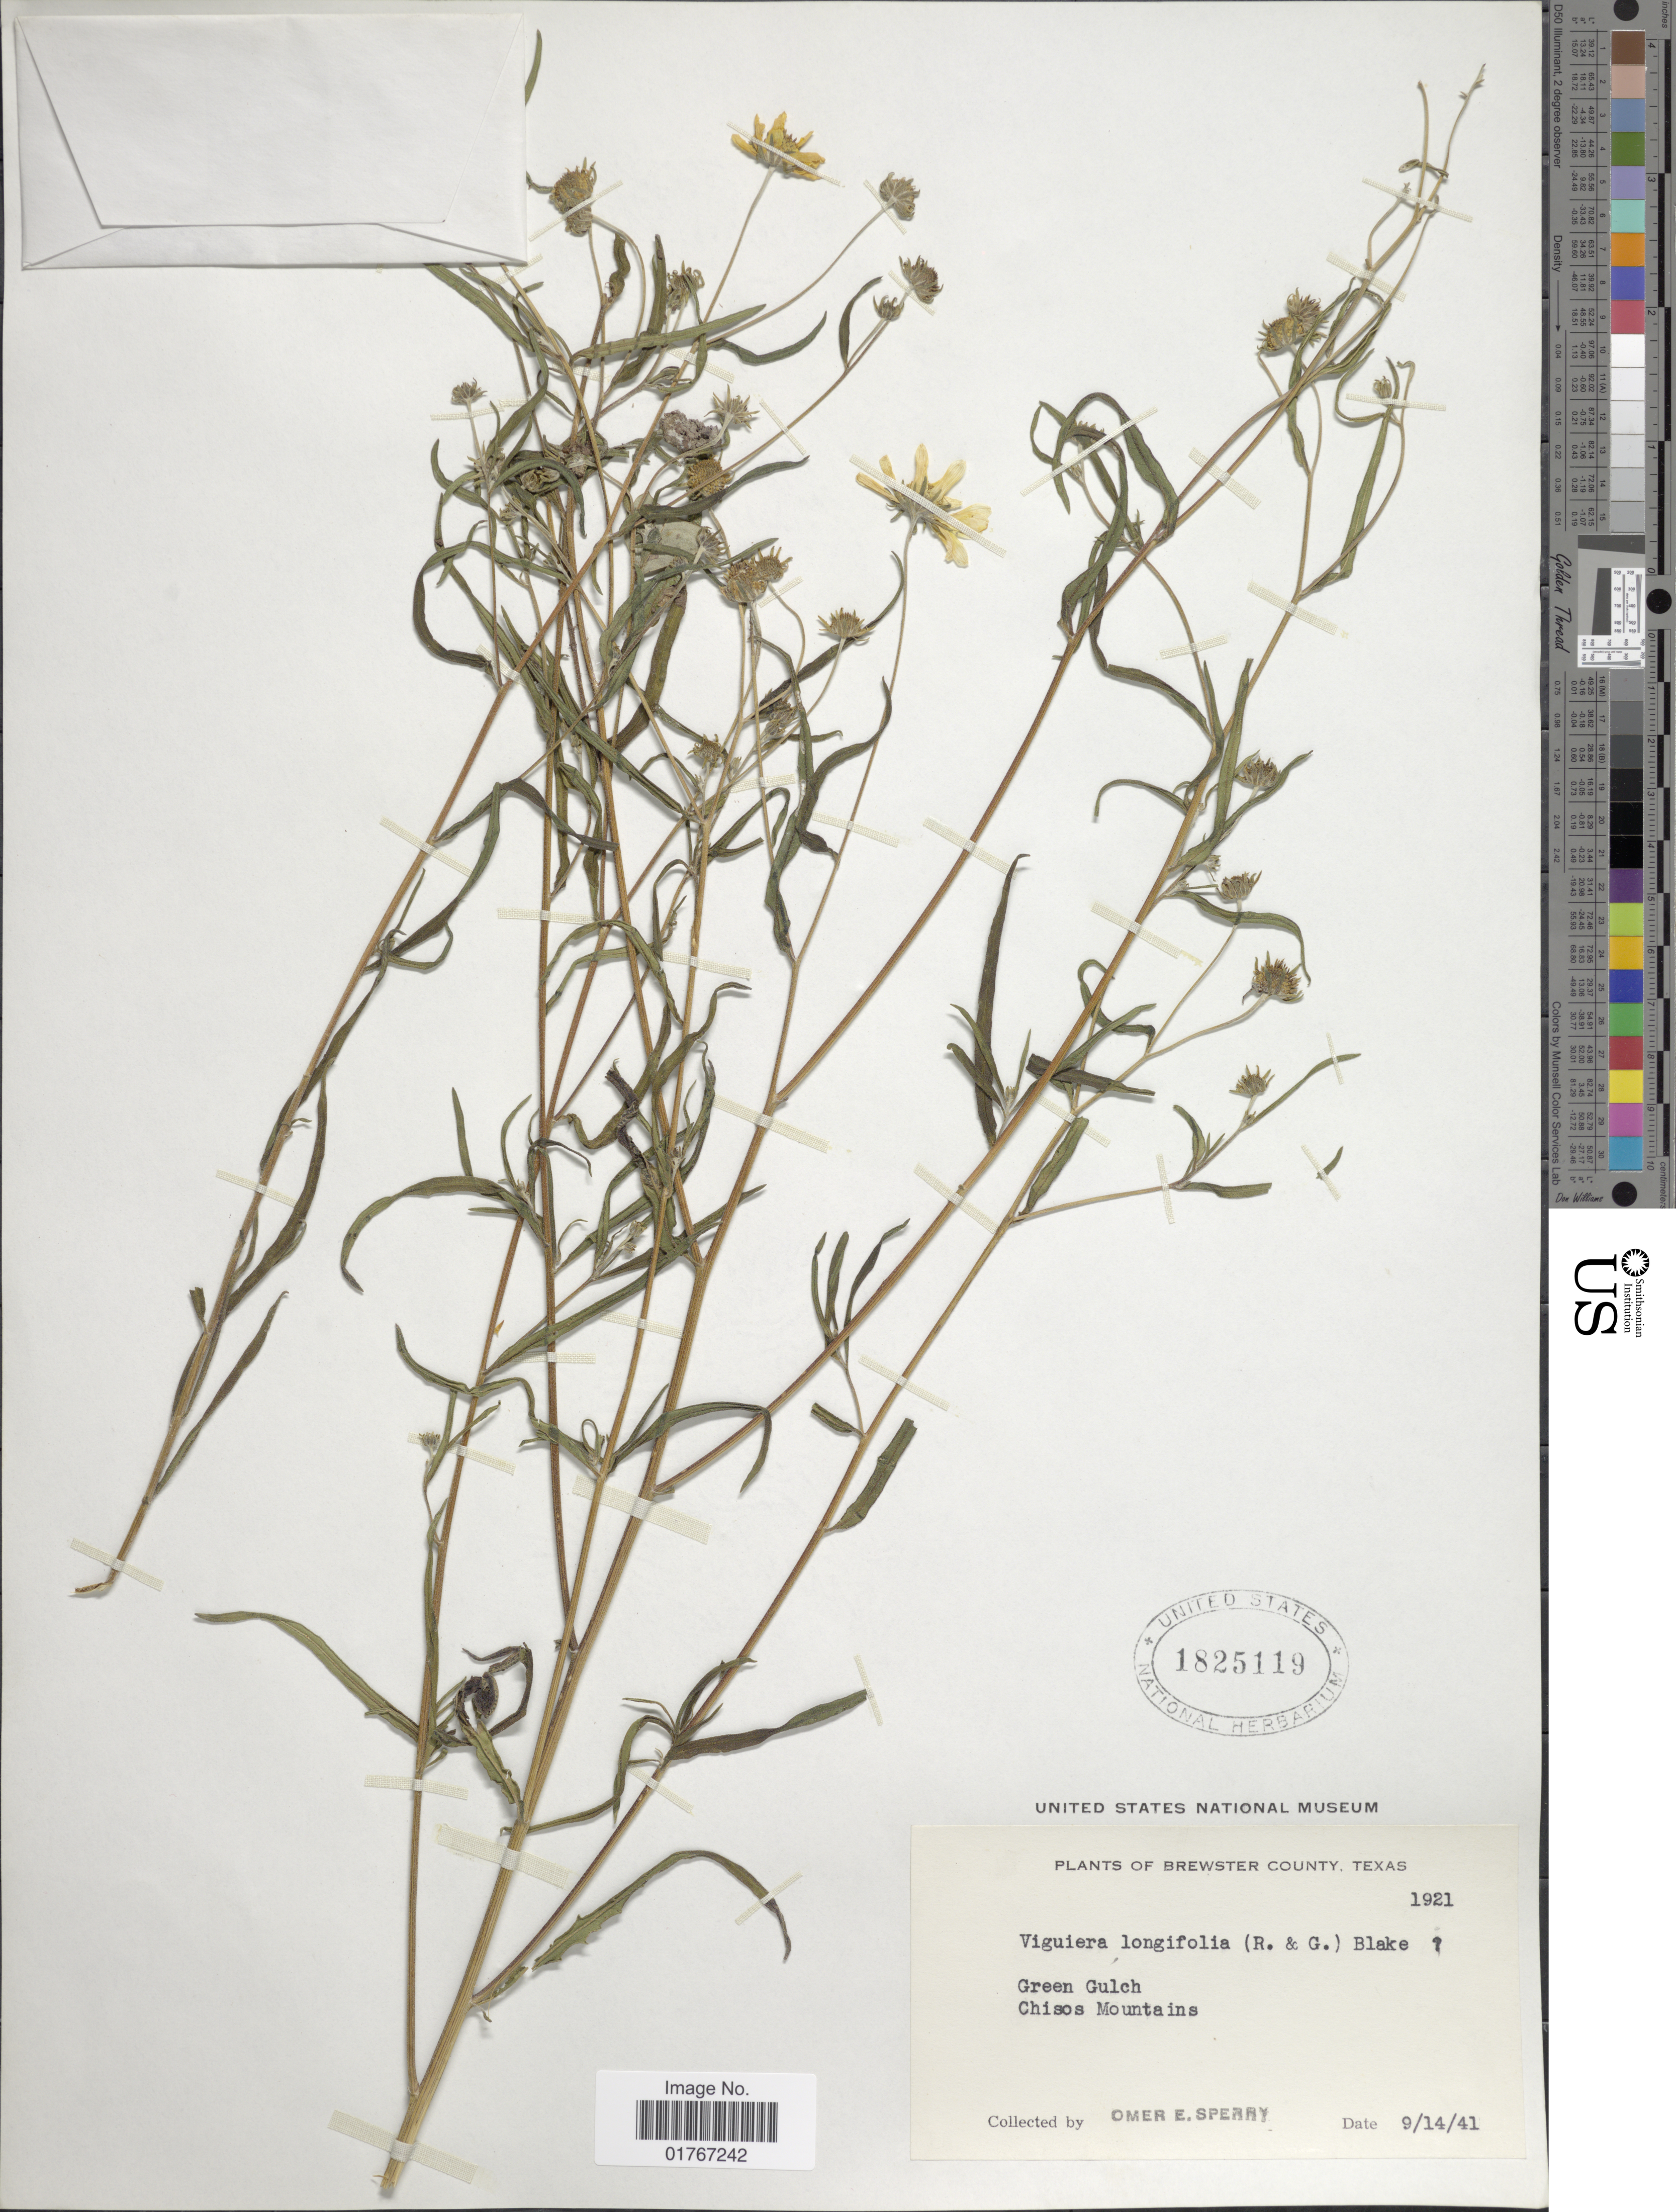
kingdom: Plantae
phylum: Tracheophyta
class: Magnoliopsida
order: Asterales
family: Asteraceae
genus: Heliomeris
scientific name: Heliomeris longifolia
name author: (B.L. Rob.) Cockerell & Greenm.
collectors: O. E. Sperry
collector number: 1921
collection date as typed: Transcribed d/m/y: 14/9/41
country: United States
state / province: Texas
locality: Brewster County, Green Gulch, Chisos Mountain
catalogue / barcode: US 1825119